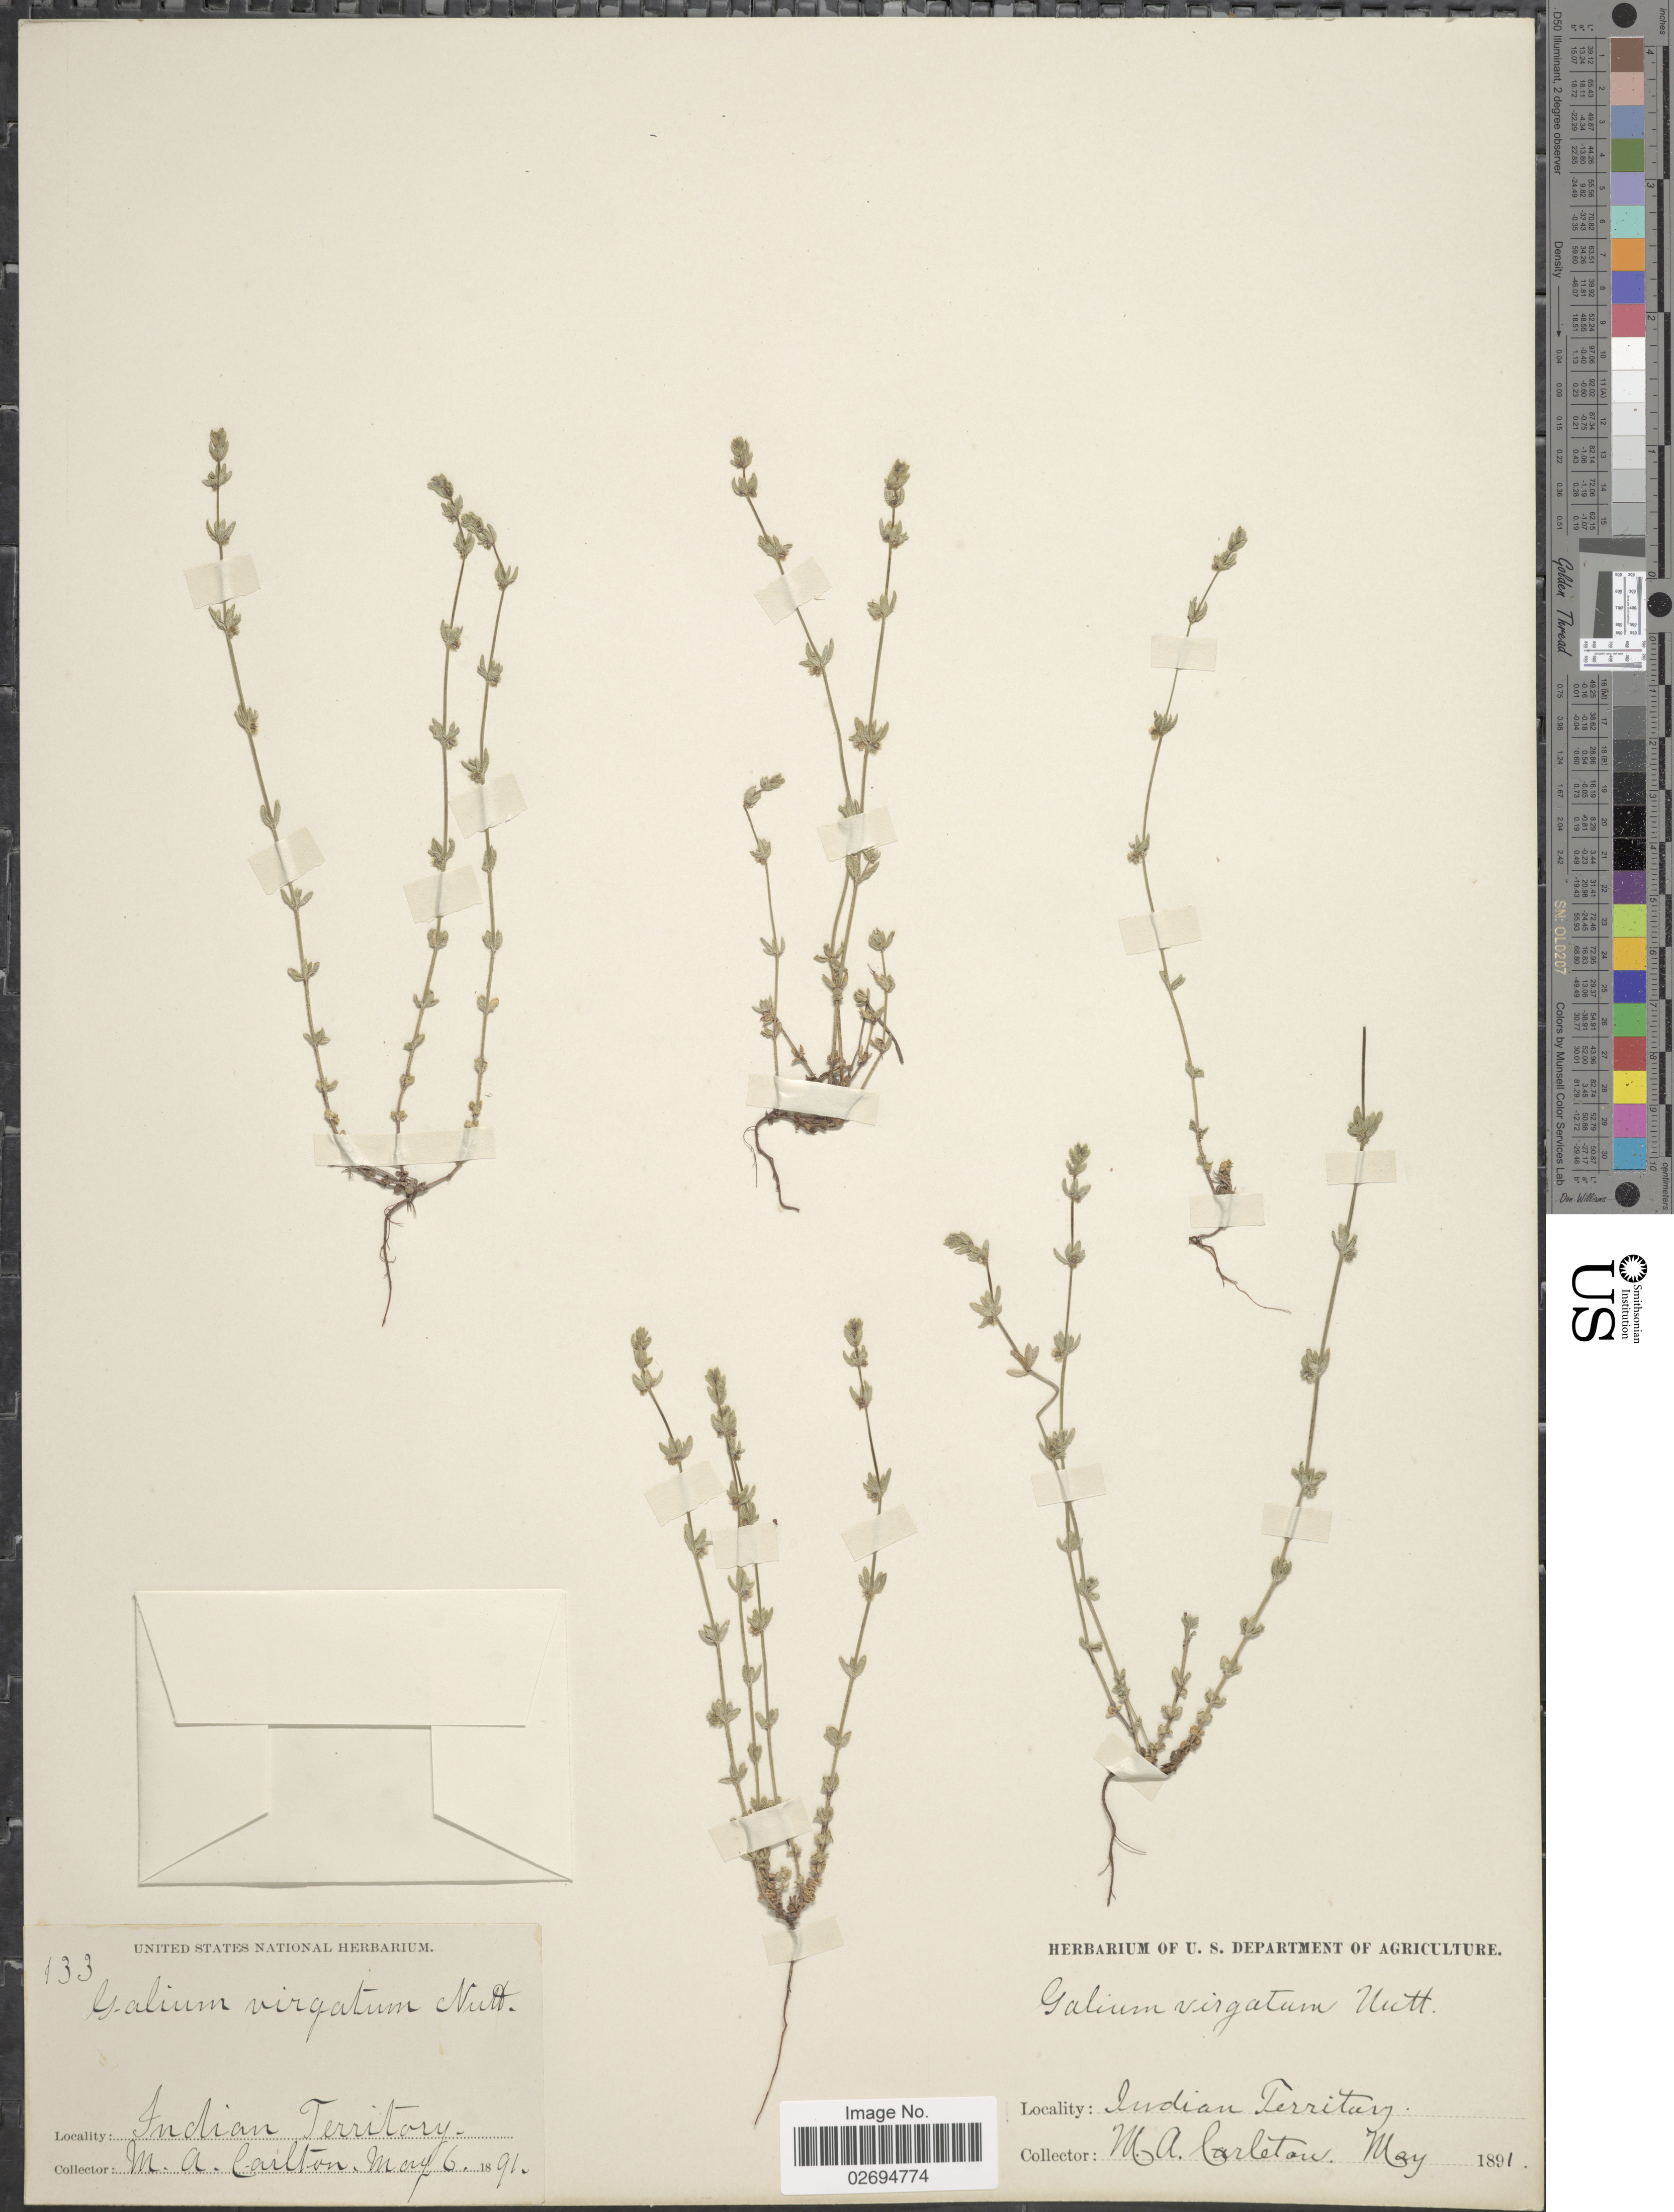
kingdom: Plantae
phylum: Tracheophyta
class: Magnoliopsida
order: Gentianales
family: Rubiaceae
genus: Galium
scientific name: Galium virgatum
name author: Nutt.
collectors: M. A. Carleton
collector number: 133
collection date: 1891-05-06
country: United States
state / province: Oklahoma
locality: Indian Territory